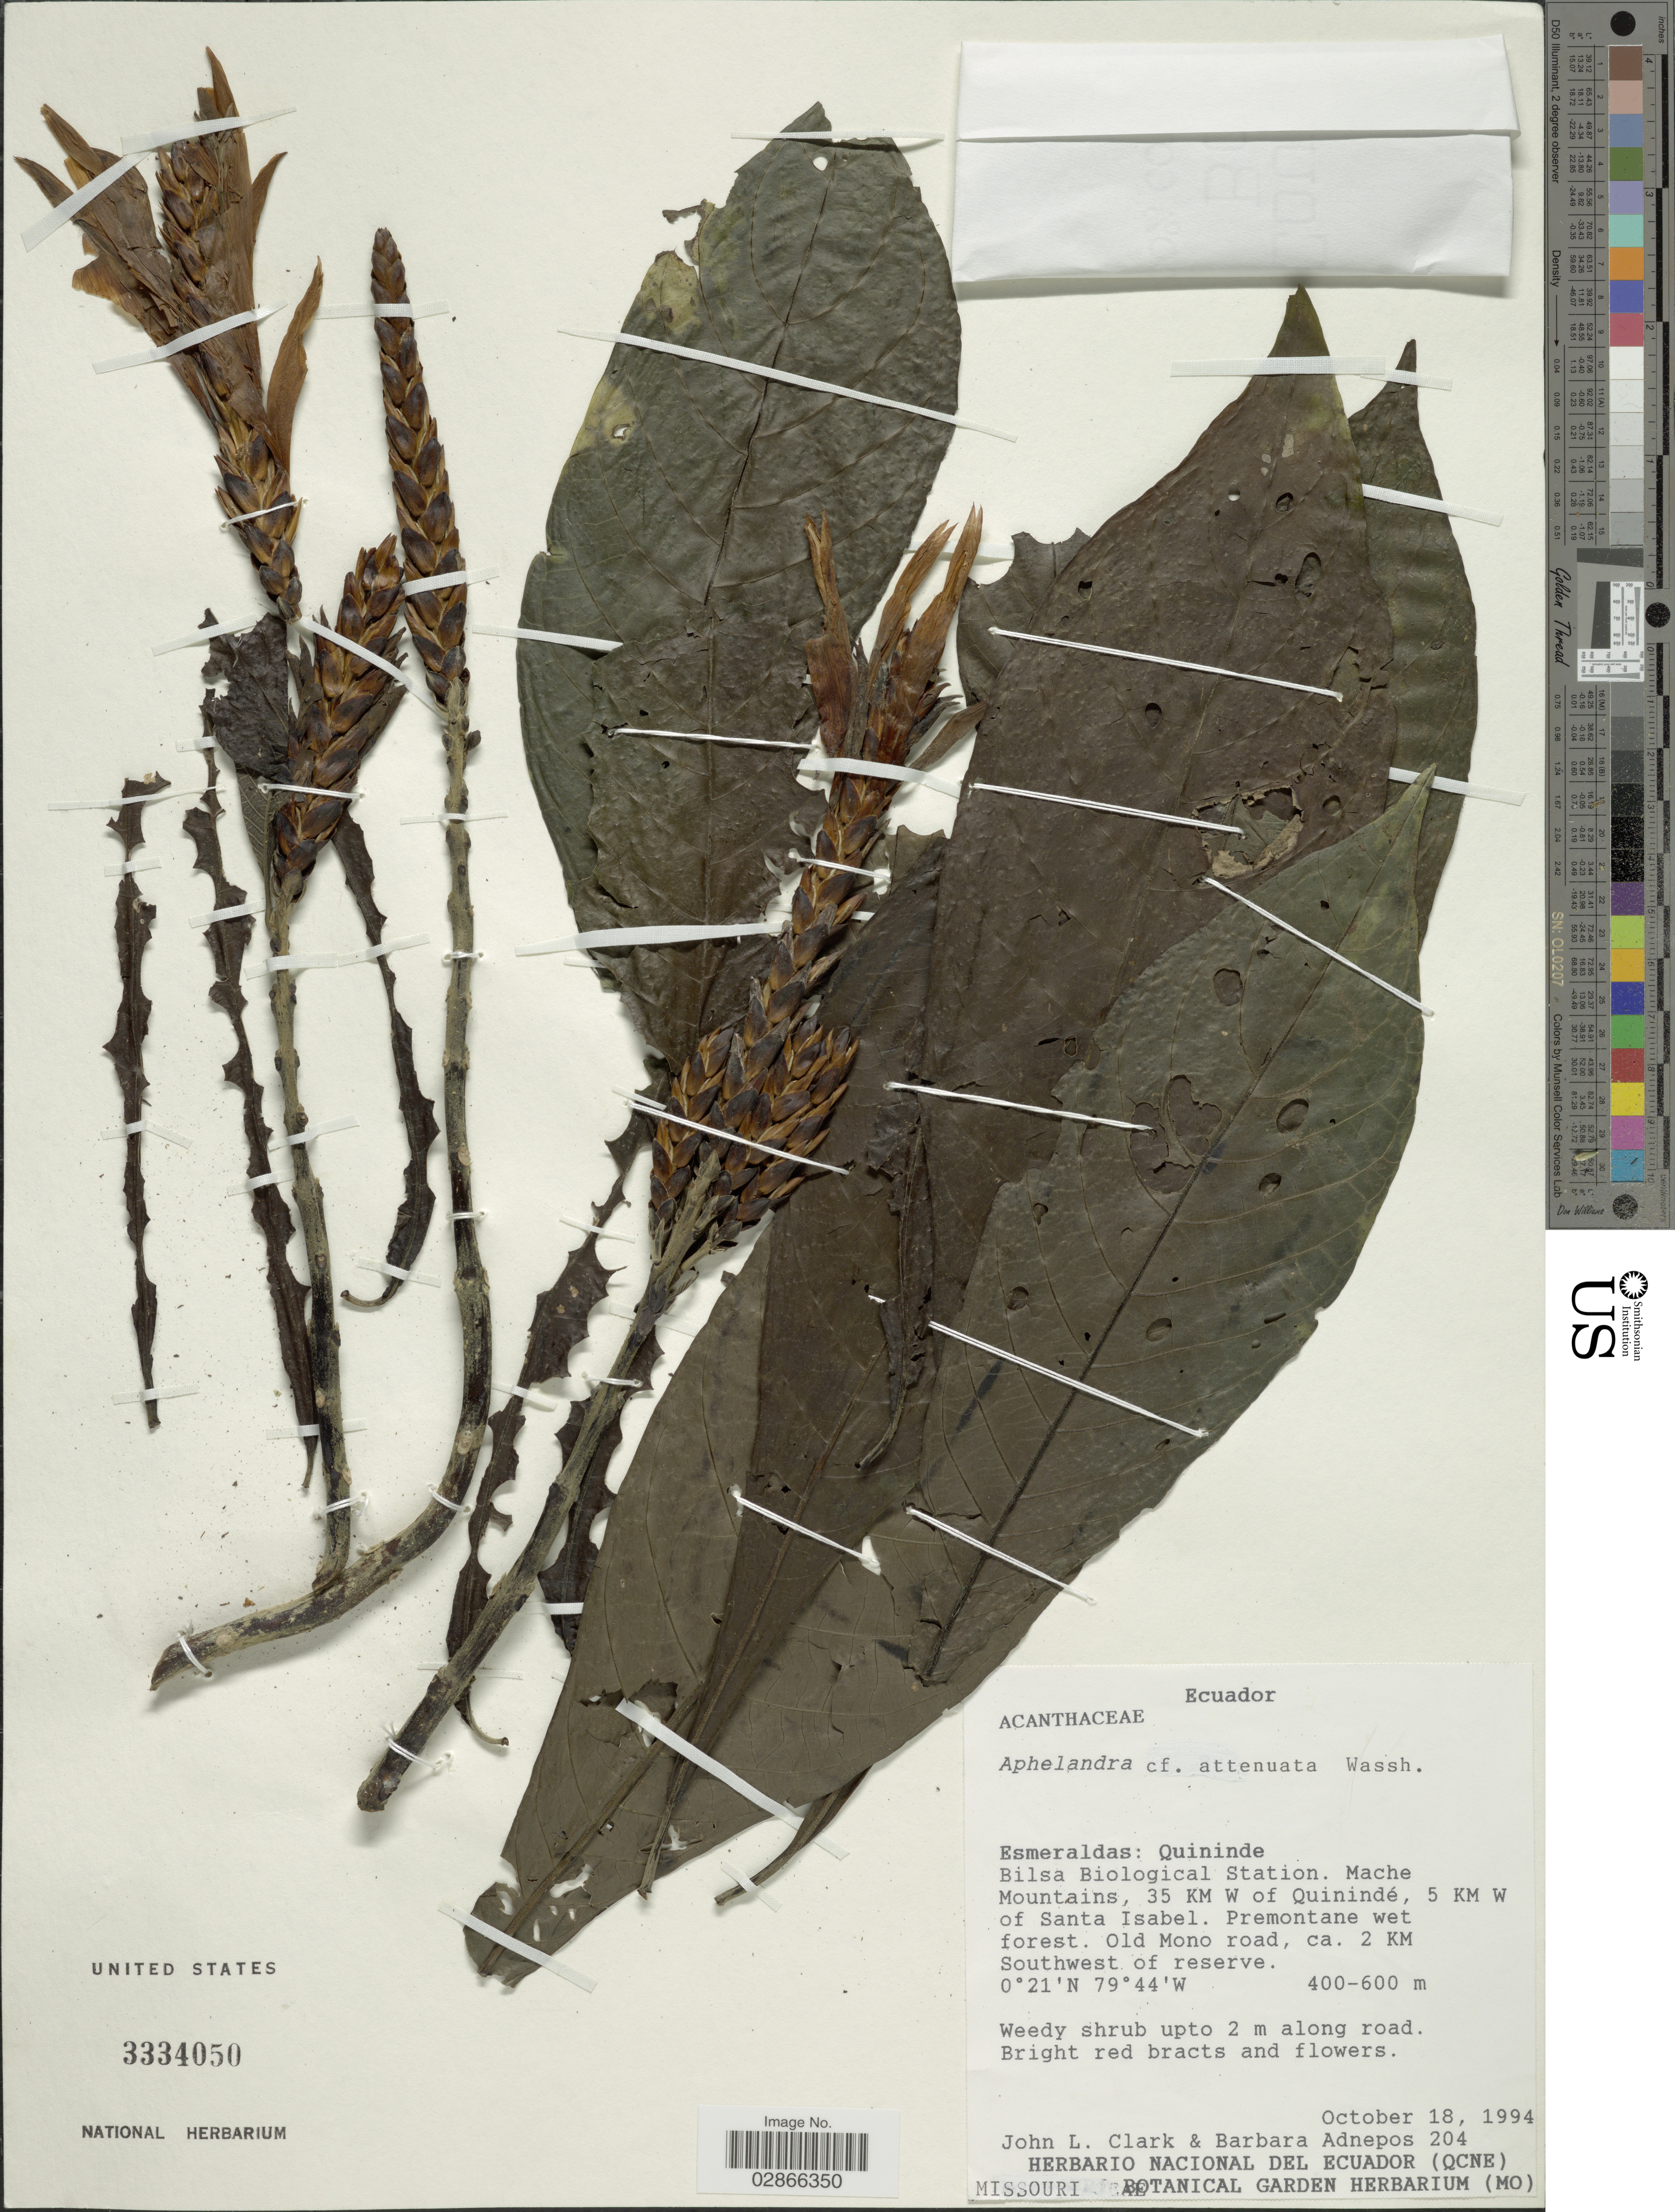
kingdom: Plantae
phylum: Tracheophyta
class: Magnoliopsida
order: Lamiales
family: Acanthaceae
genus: Aphelandra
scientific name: Aphelandra attenuata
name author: Wassh.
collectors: J. L. Clark & B. Adnepos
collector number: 204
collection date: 1994-10-18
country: Ecuador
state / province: Esmeraldas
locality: Quininde. Bilsa Biological Station. Mache Mountains, 35 km W of Quinindé, 5 km W of Santa Isabel. Old Mono road, ca. 2 km Southwest of reserve.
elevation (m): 400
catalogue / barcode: US 3334050